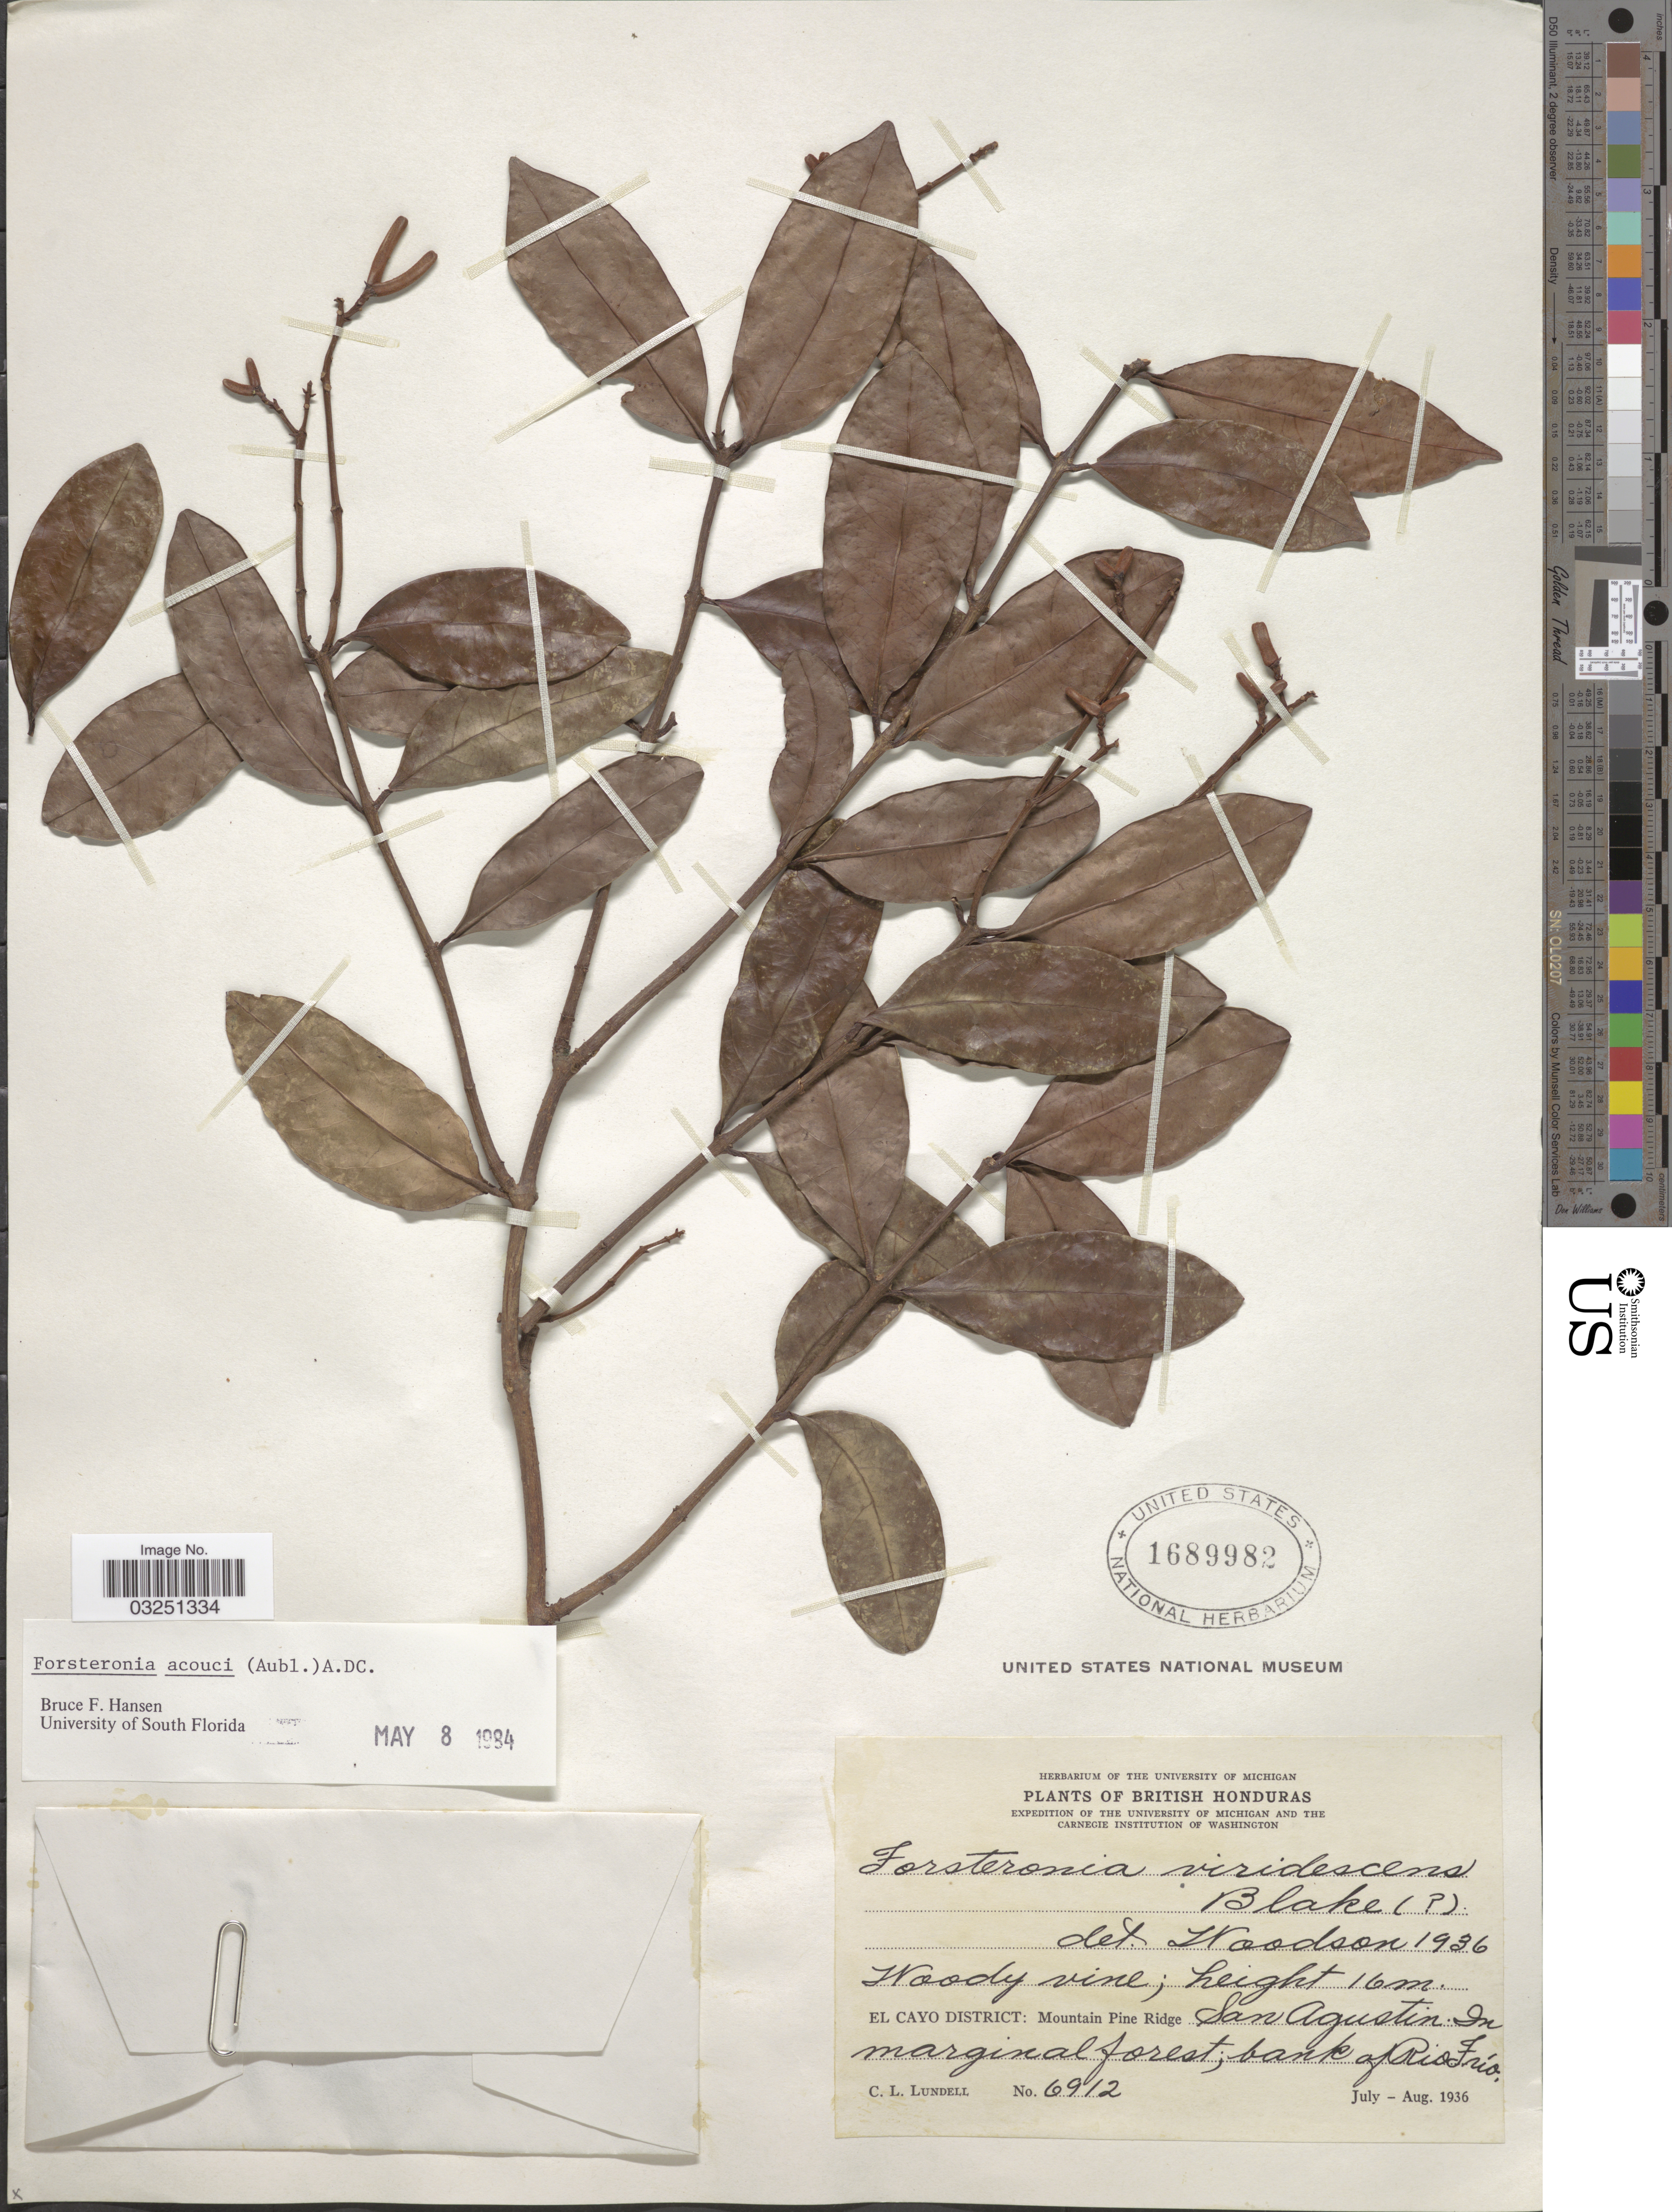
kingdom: Plantae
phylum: Tracheophyta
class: Magnoliopsida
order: Gentianales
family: Apocynaceae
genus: Forsteronia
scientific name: Forsteronia acouci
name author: (Aubl.) A. DC.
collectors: C. L. Lundell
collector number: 6912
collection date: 1936-07/1936-08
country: Belize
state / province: Cayo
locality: British Honduras. El Cayo District: Mountain Pine Ridge. San Augustin. In marginal forest, bank of Rio Frío.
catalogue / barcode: US 1689982